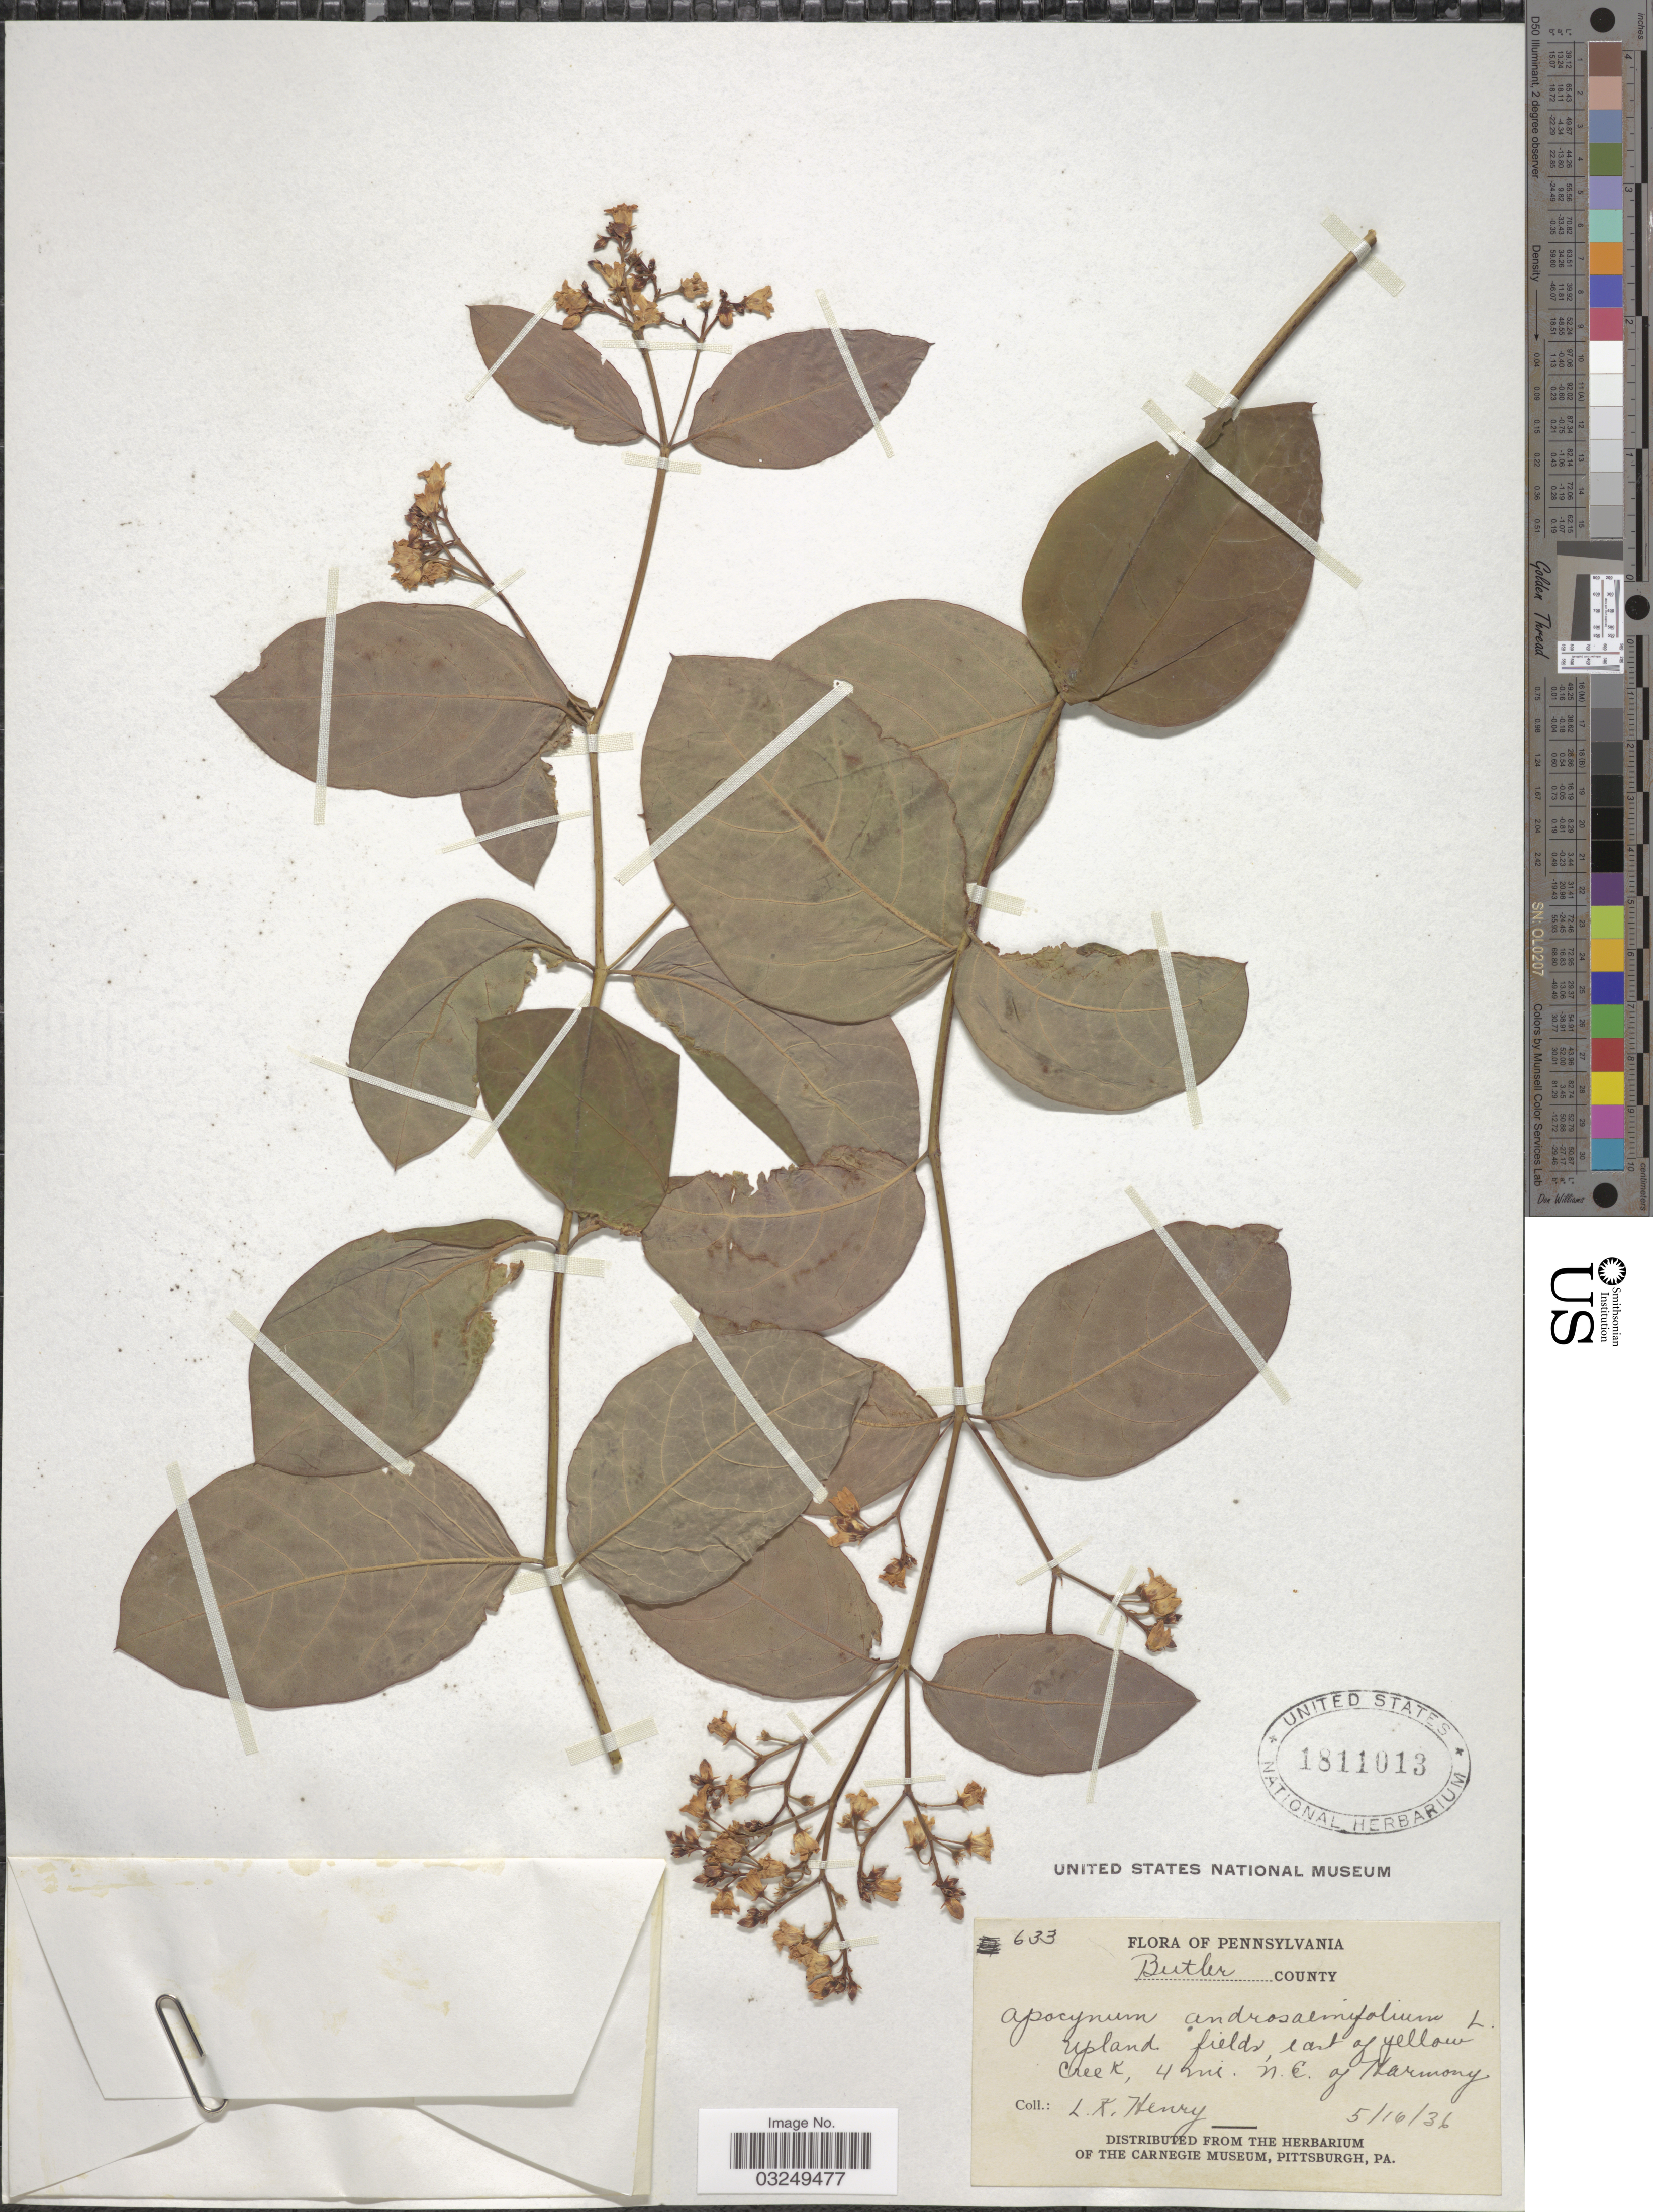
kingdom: Plantae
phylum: Tracheophyta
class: Magnoliopsida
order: Gentianales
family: Apocynaceae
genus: Apocynum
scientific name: Apocynum androsaemifolium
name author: L.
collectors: L. K. Henry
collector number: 633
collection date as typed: Transcribed d/m/y: 16/5/36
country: United States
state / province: Pennsylvania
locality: Butler County. Upland fields, east of Yellow Creek, 4 mi. N. E. of Harmony.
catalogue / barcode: US 1811013